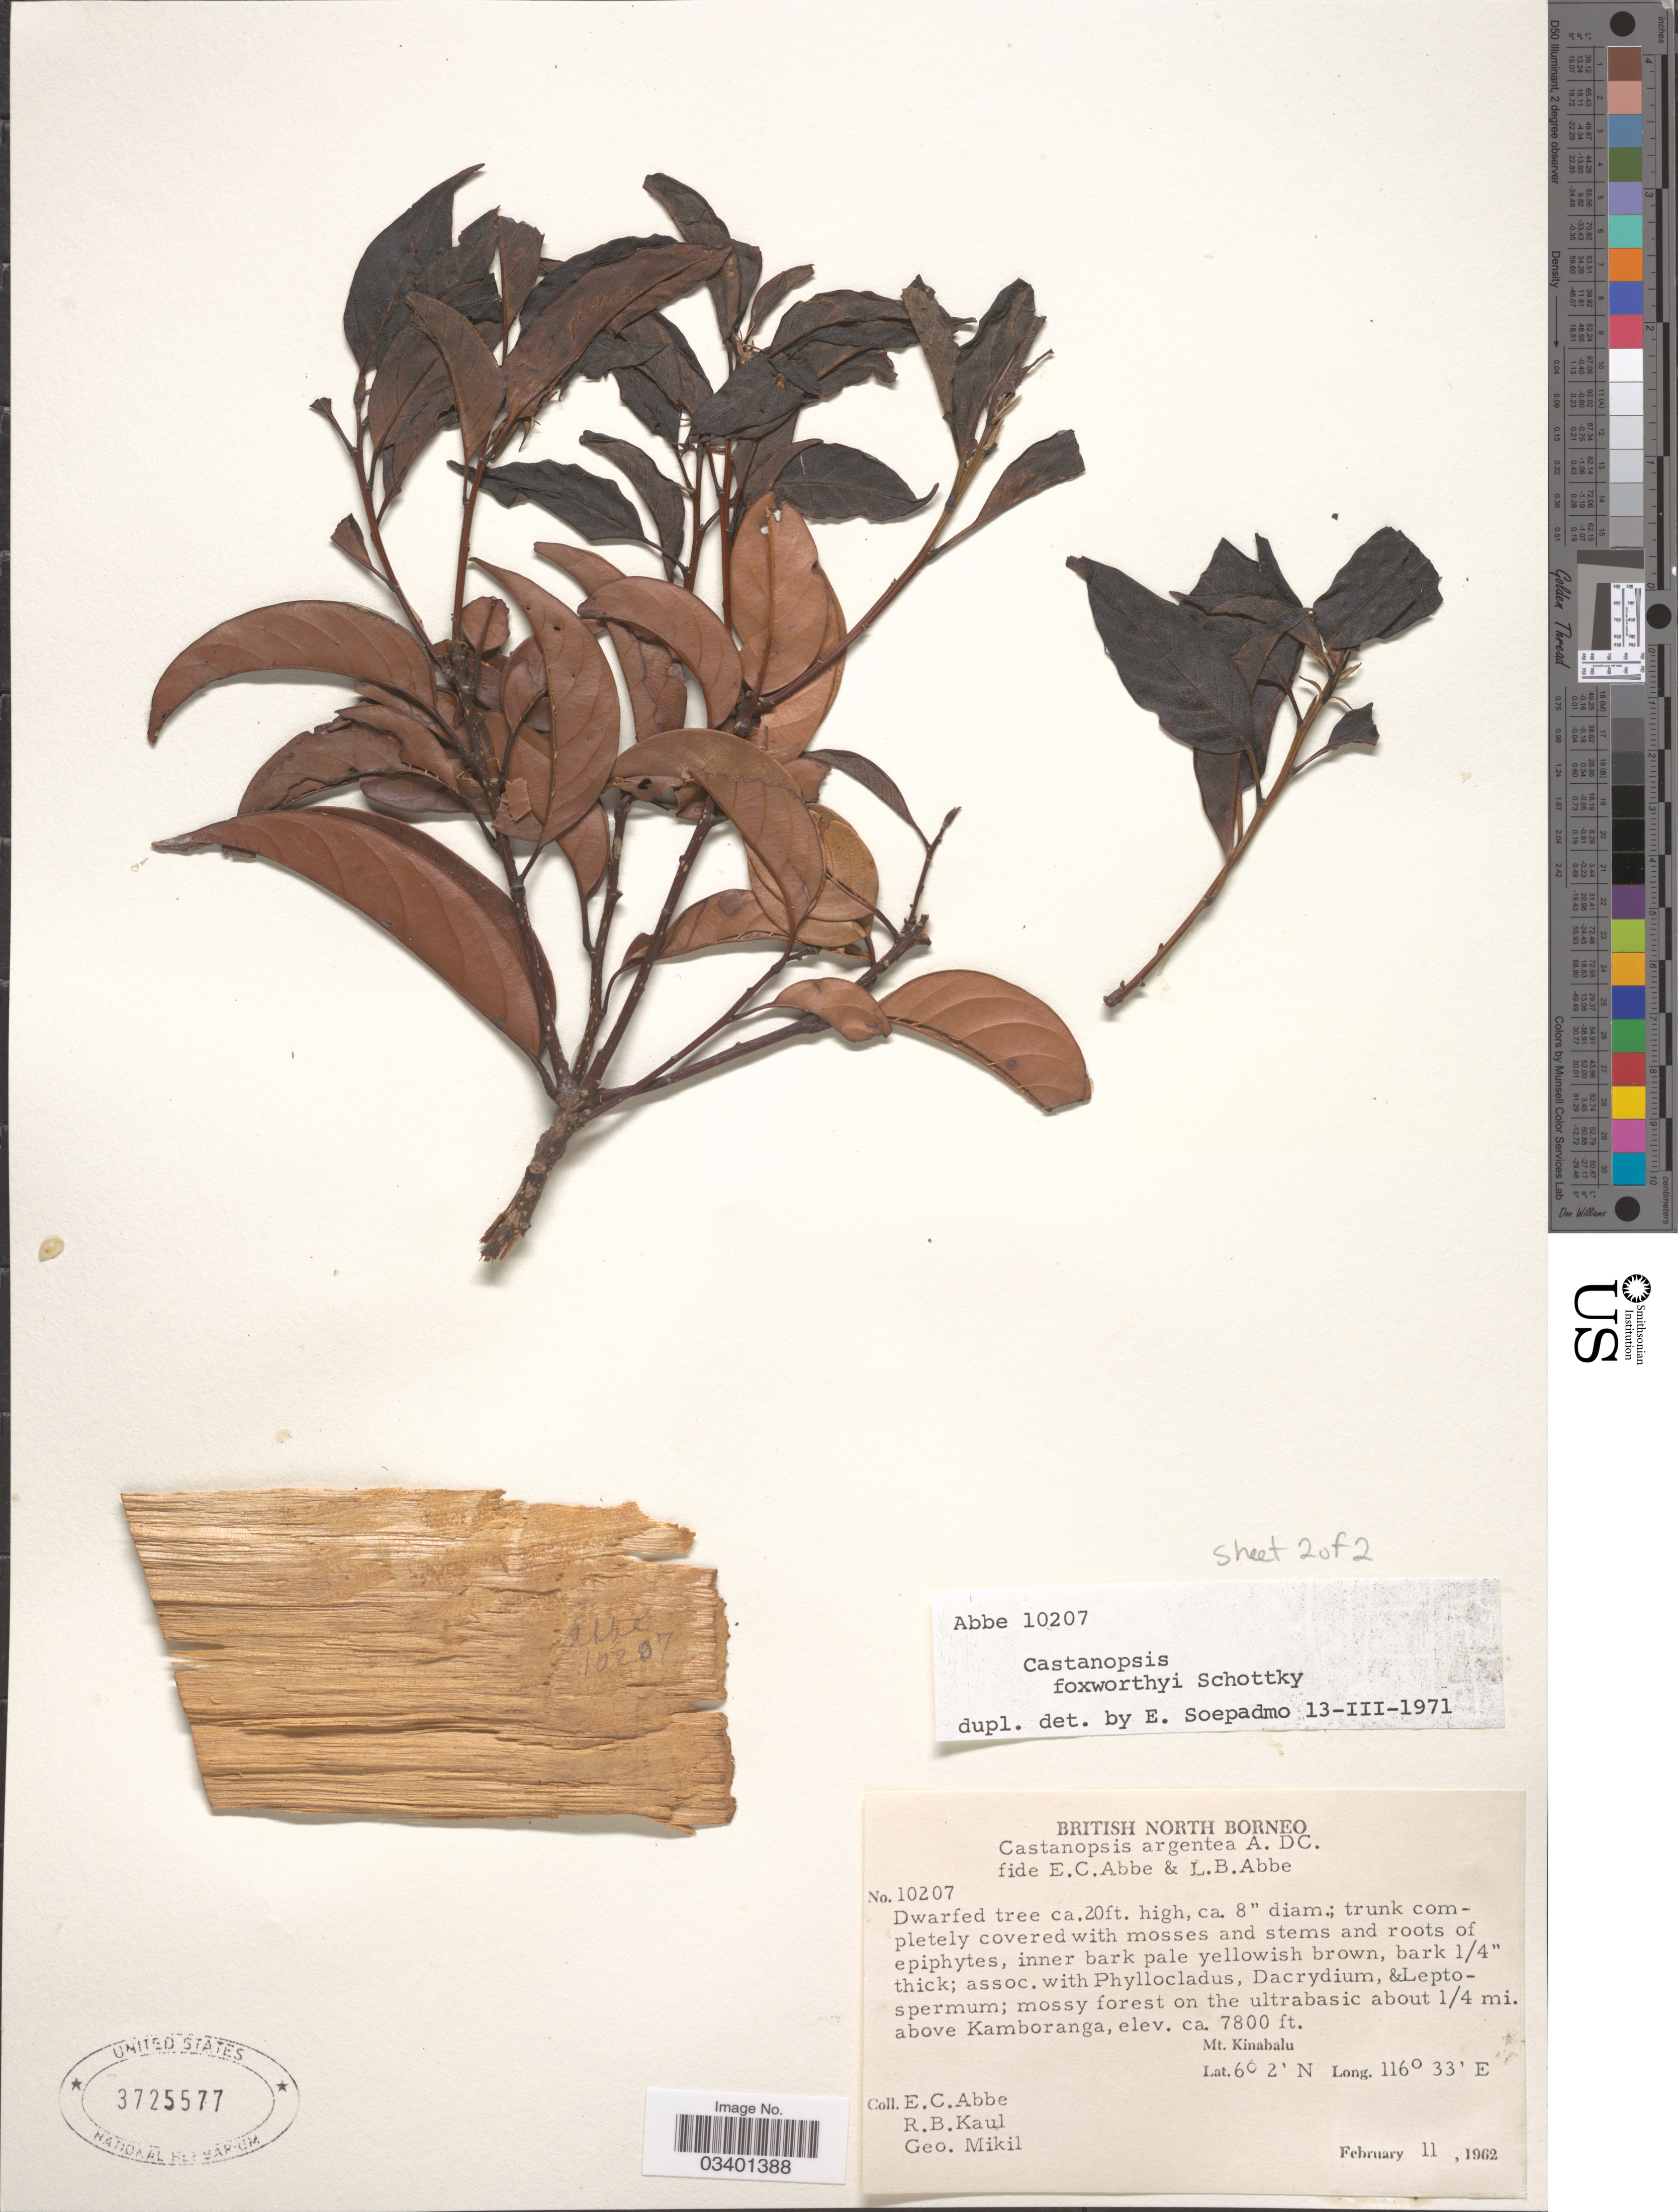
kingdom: Plantae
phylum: Tracheophyta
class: Magnoliopsida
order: Fagales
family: Fagaceae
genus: Castanopsis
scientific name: Castanopsis foxworthyi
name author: Schottky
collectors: E. C. Abbe, R. Kaul & G. Mikil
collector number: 10207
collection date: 1962-02-11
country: Malaysia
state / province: Sabah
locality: British North Borneo. Mossy forest on the ultrabasic about 1/4 mi. above Kamboranga, Mt. Kinabalu.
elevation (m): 2377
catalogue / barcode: US 3725577